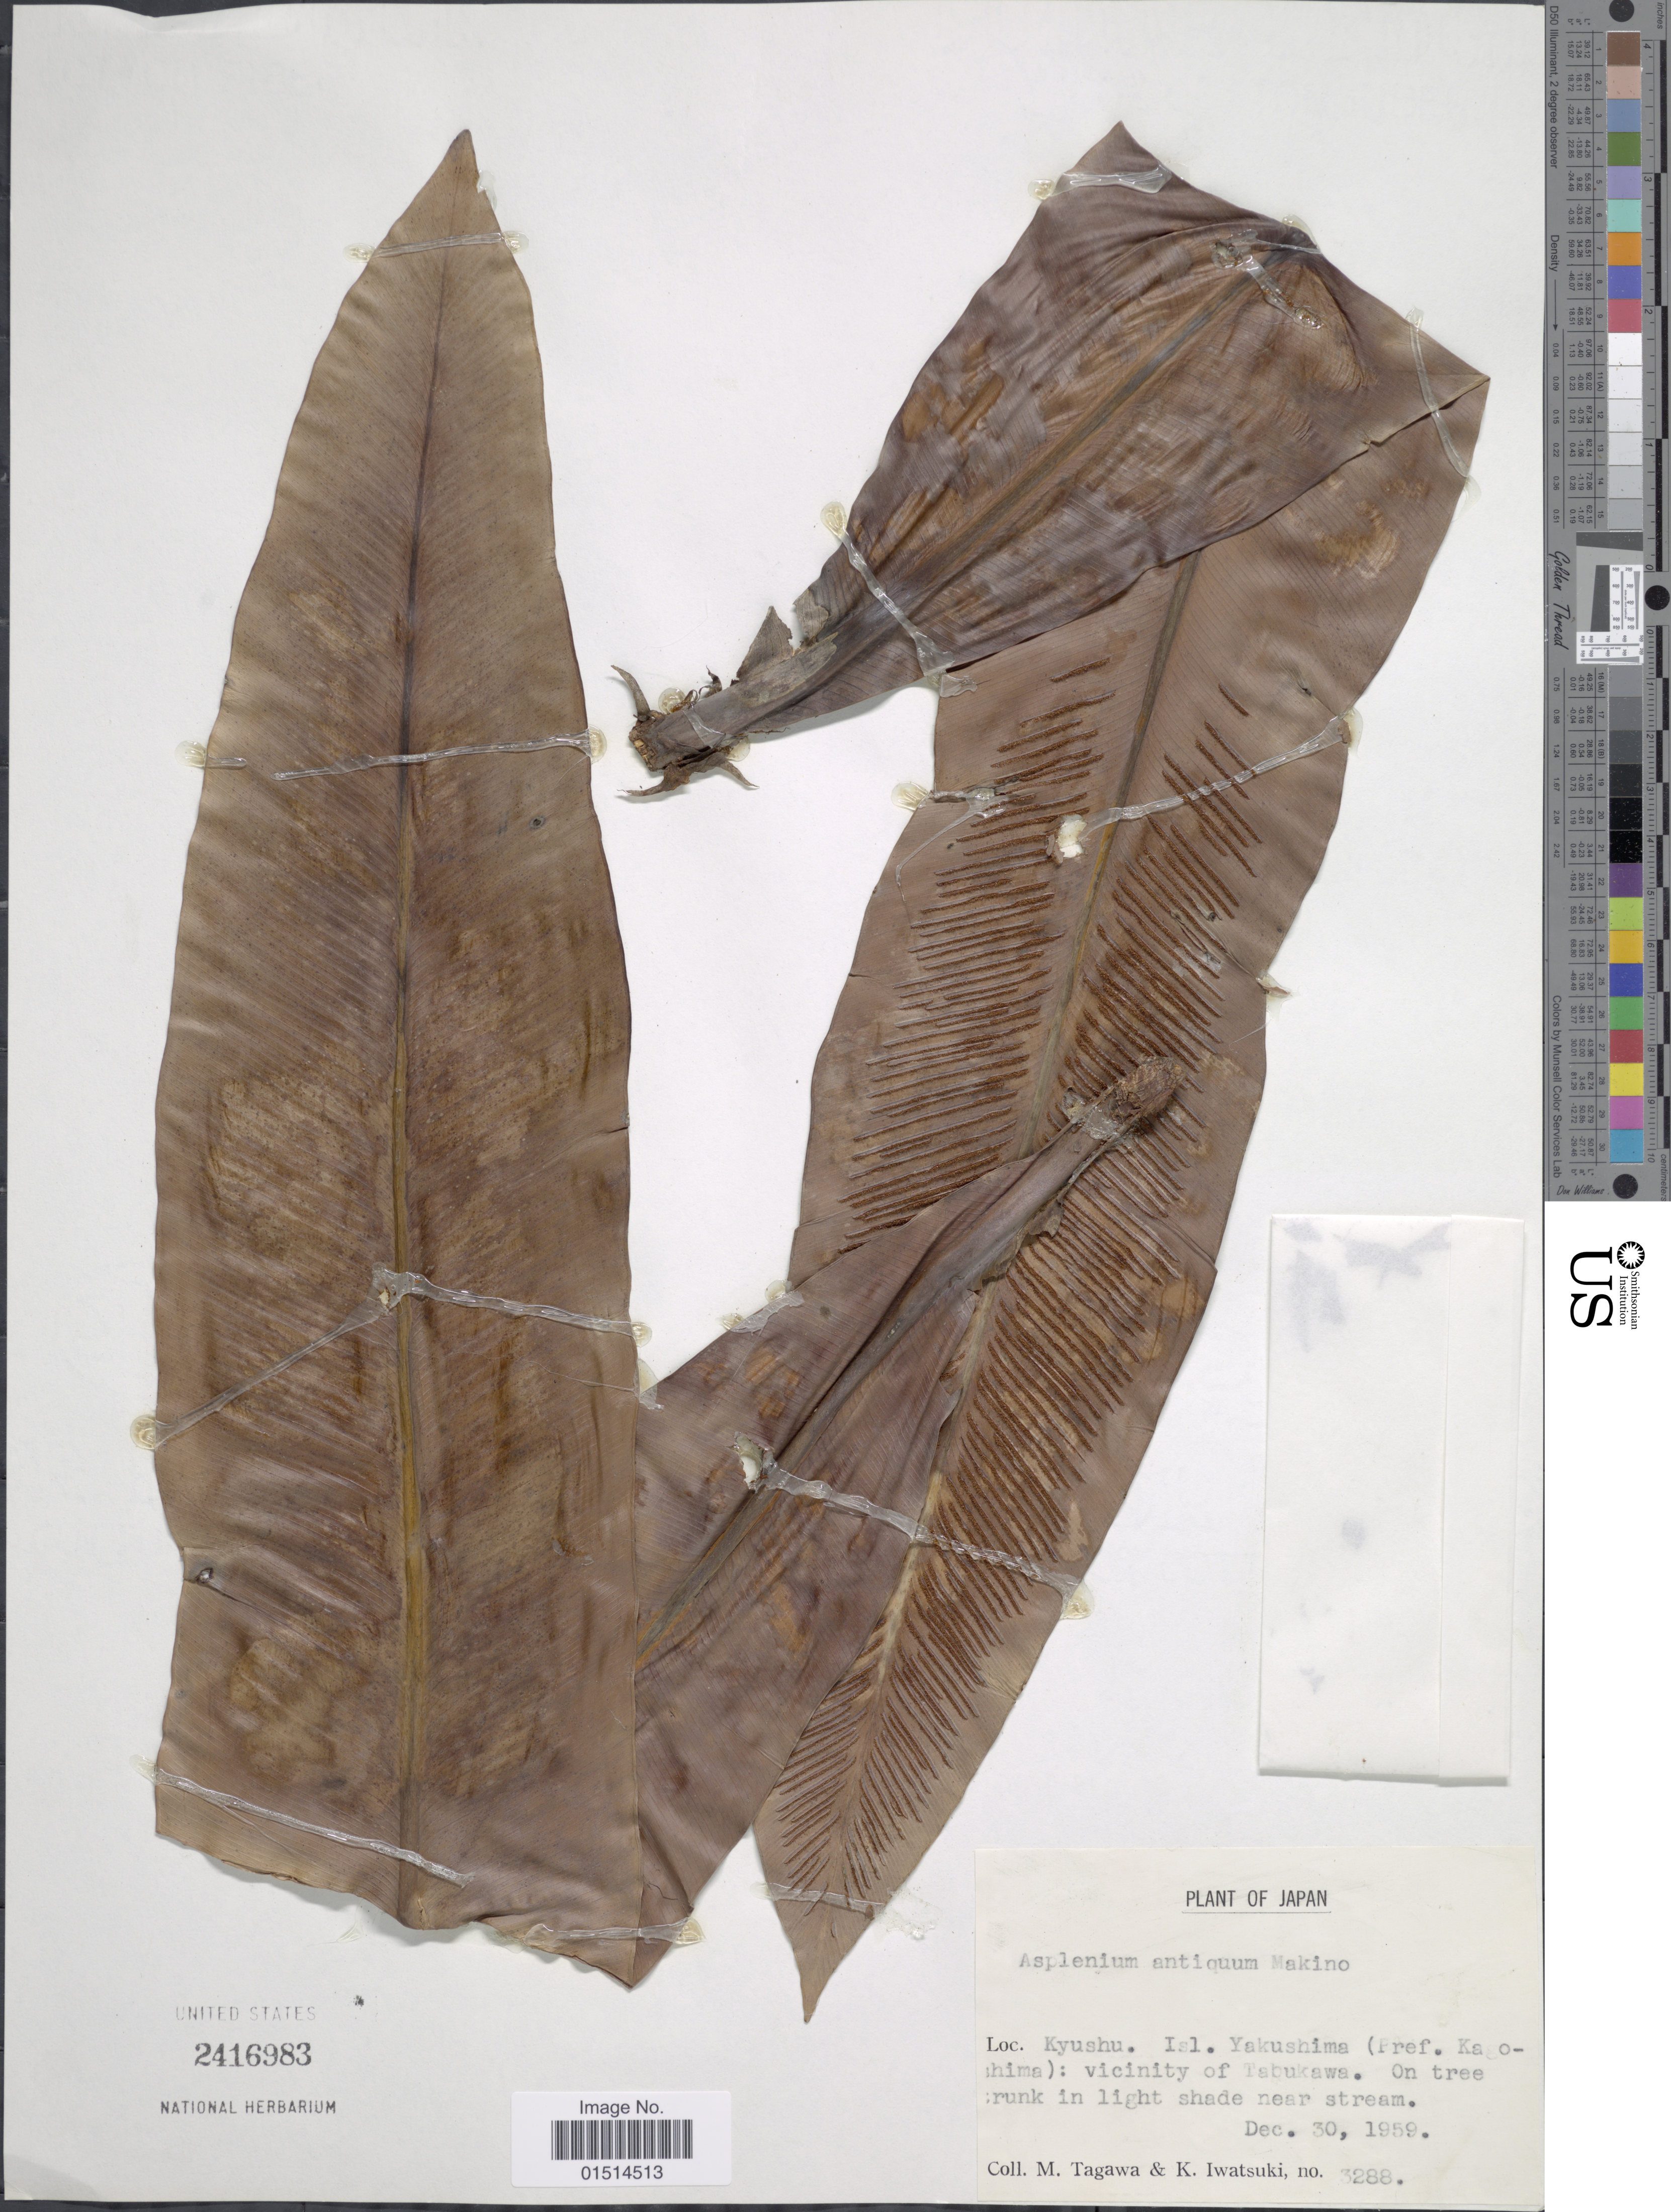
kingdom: Plantae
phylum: Tracheophyta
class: Polypodiopsida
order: Polypodiales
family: Aspleniaceae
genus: Asplenium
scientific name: Asplenium antiquum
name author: Makino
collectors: M. Tagawa & K. Iwatsuki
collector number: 3288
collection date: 1959-12-30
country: Japan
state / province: Kagosima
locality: Kyushu. Isl. Yakushima (Pref. Kagoshima): vicinity of Tsbukawa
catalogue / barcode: US 2416983